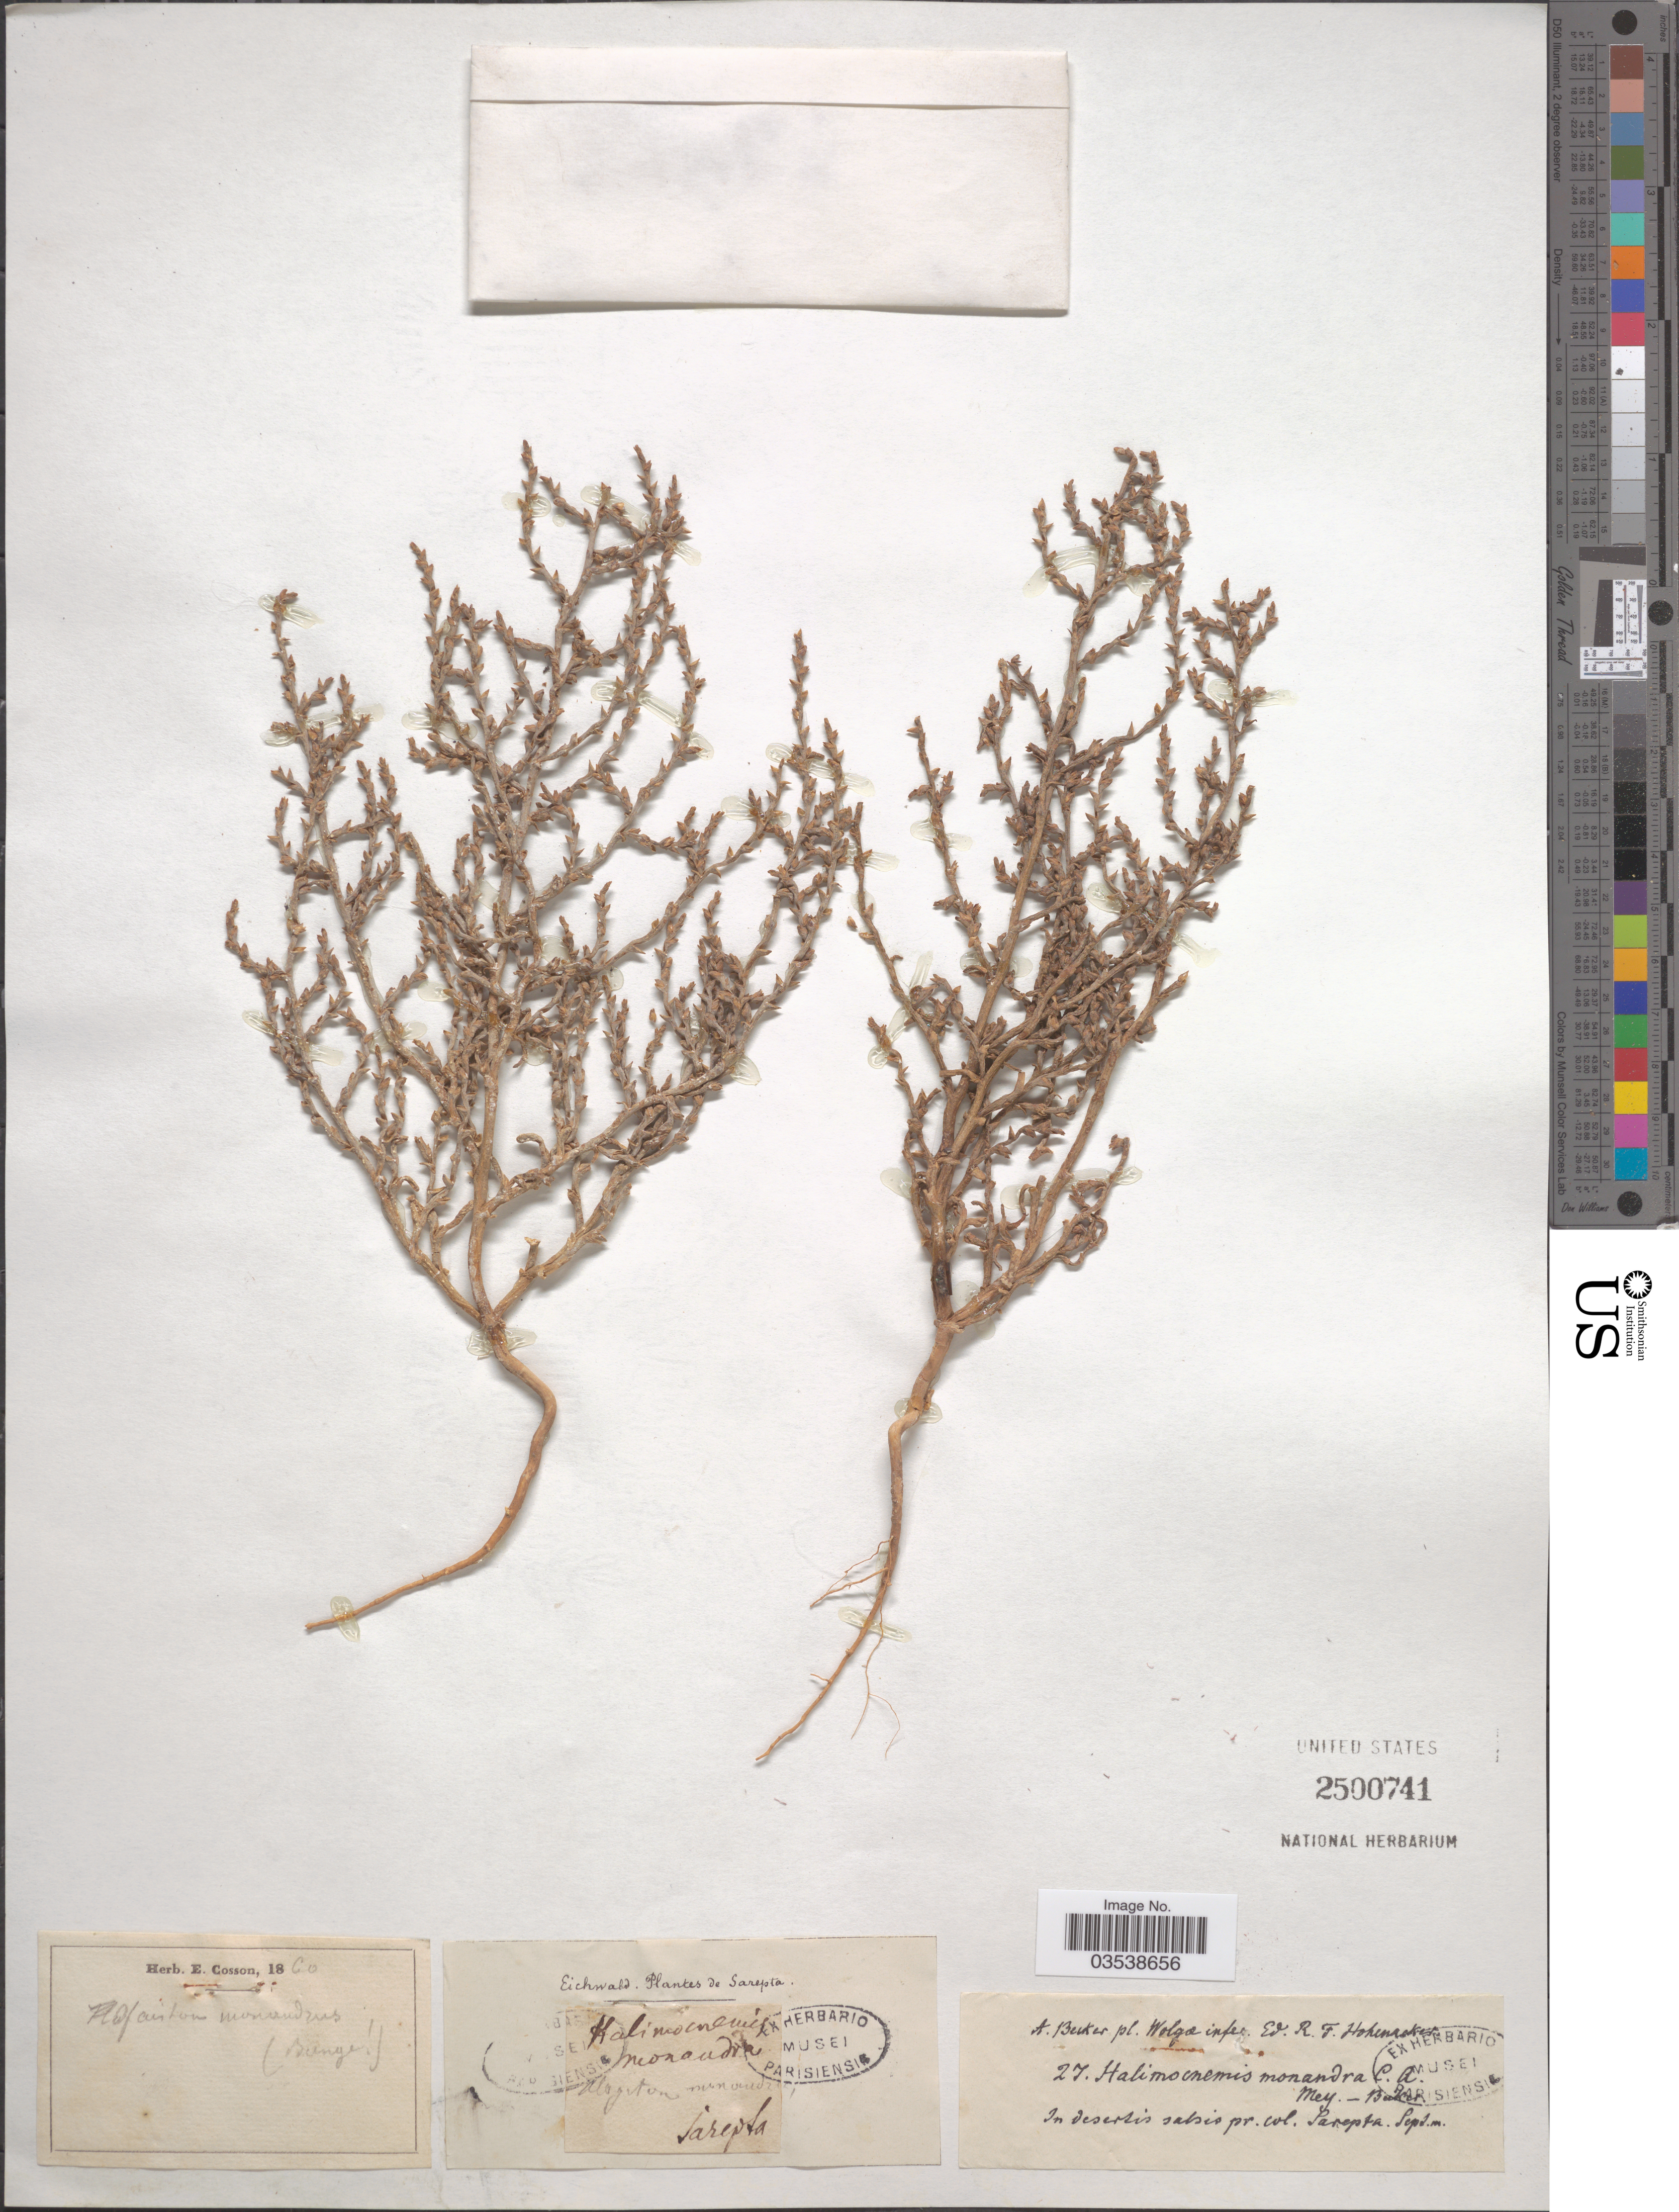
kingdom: Plantae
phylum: Tracheophyta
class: Magnoliopsida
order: Caryophyllales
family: Amaranthaceae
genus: Halimocnemis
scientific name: Halimocnemis monandra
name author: (Pall.) C.A. Mey.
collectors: A. Becker & R. F. Hohenacker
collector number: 27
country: Russian Federation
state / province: Volgograd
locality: Wolgæ infer. Pr. col. Sarepta.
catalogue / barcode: US 2500741